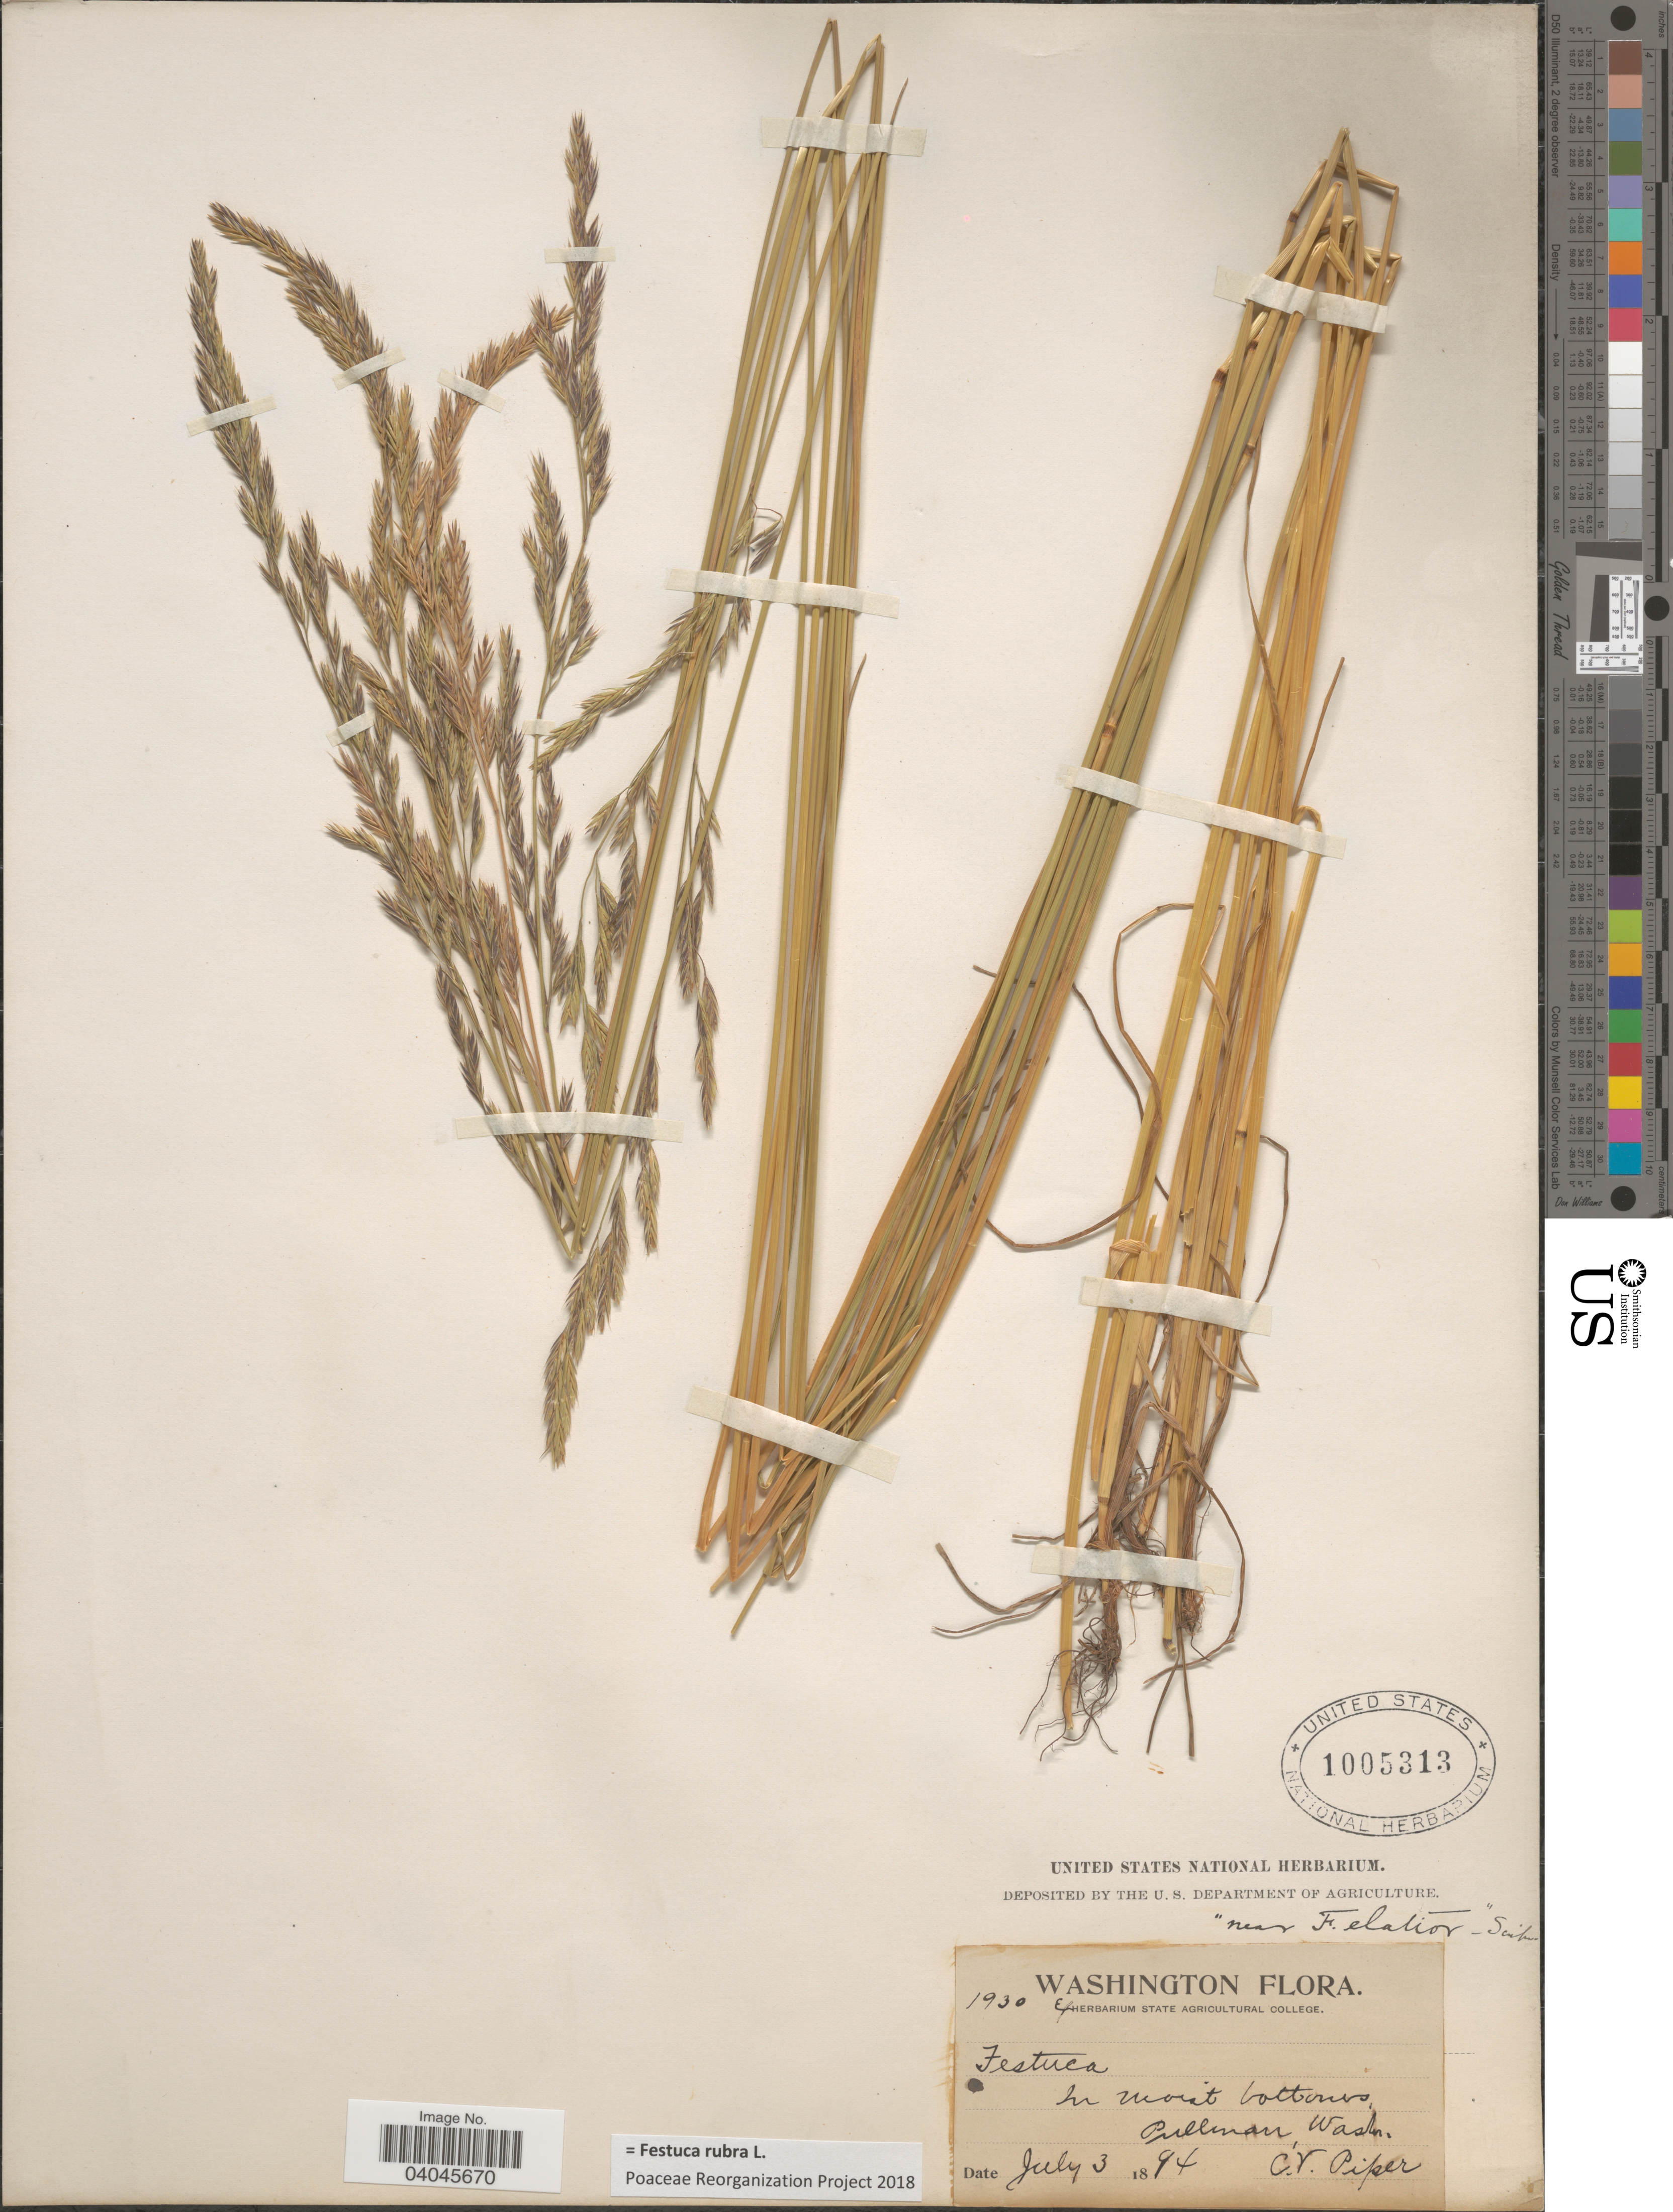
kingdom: Plantae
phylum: Tracheophyta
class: Liliopsida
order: Poales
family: Poaceae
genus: Festuca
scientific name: Festuca rubra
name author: L.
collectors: C. V. Piper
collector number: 1930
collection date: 1894-07-03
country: United States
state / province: Washington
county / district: Whitman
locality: Pullman.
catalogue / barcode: US 1005313